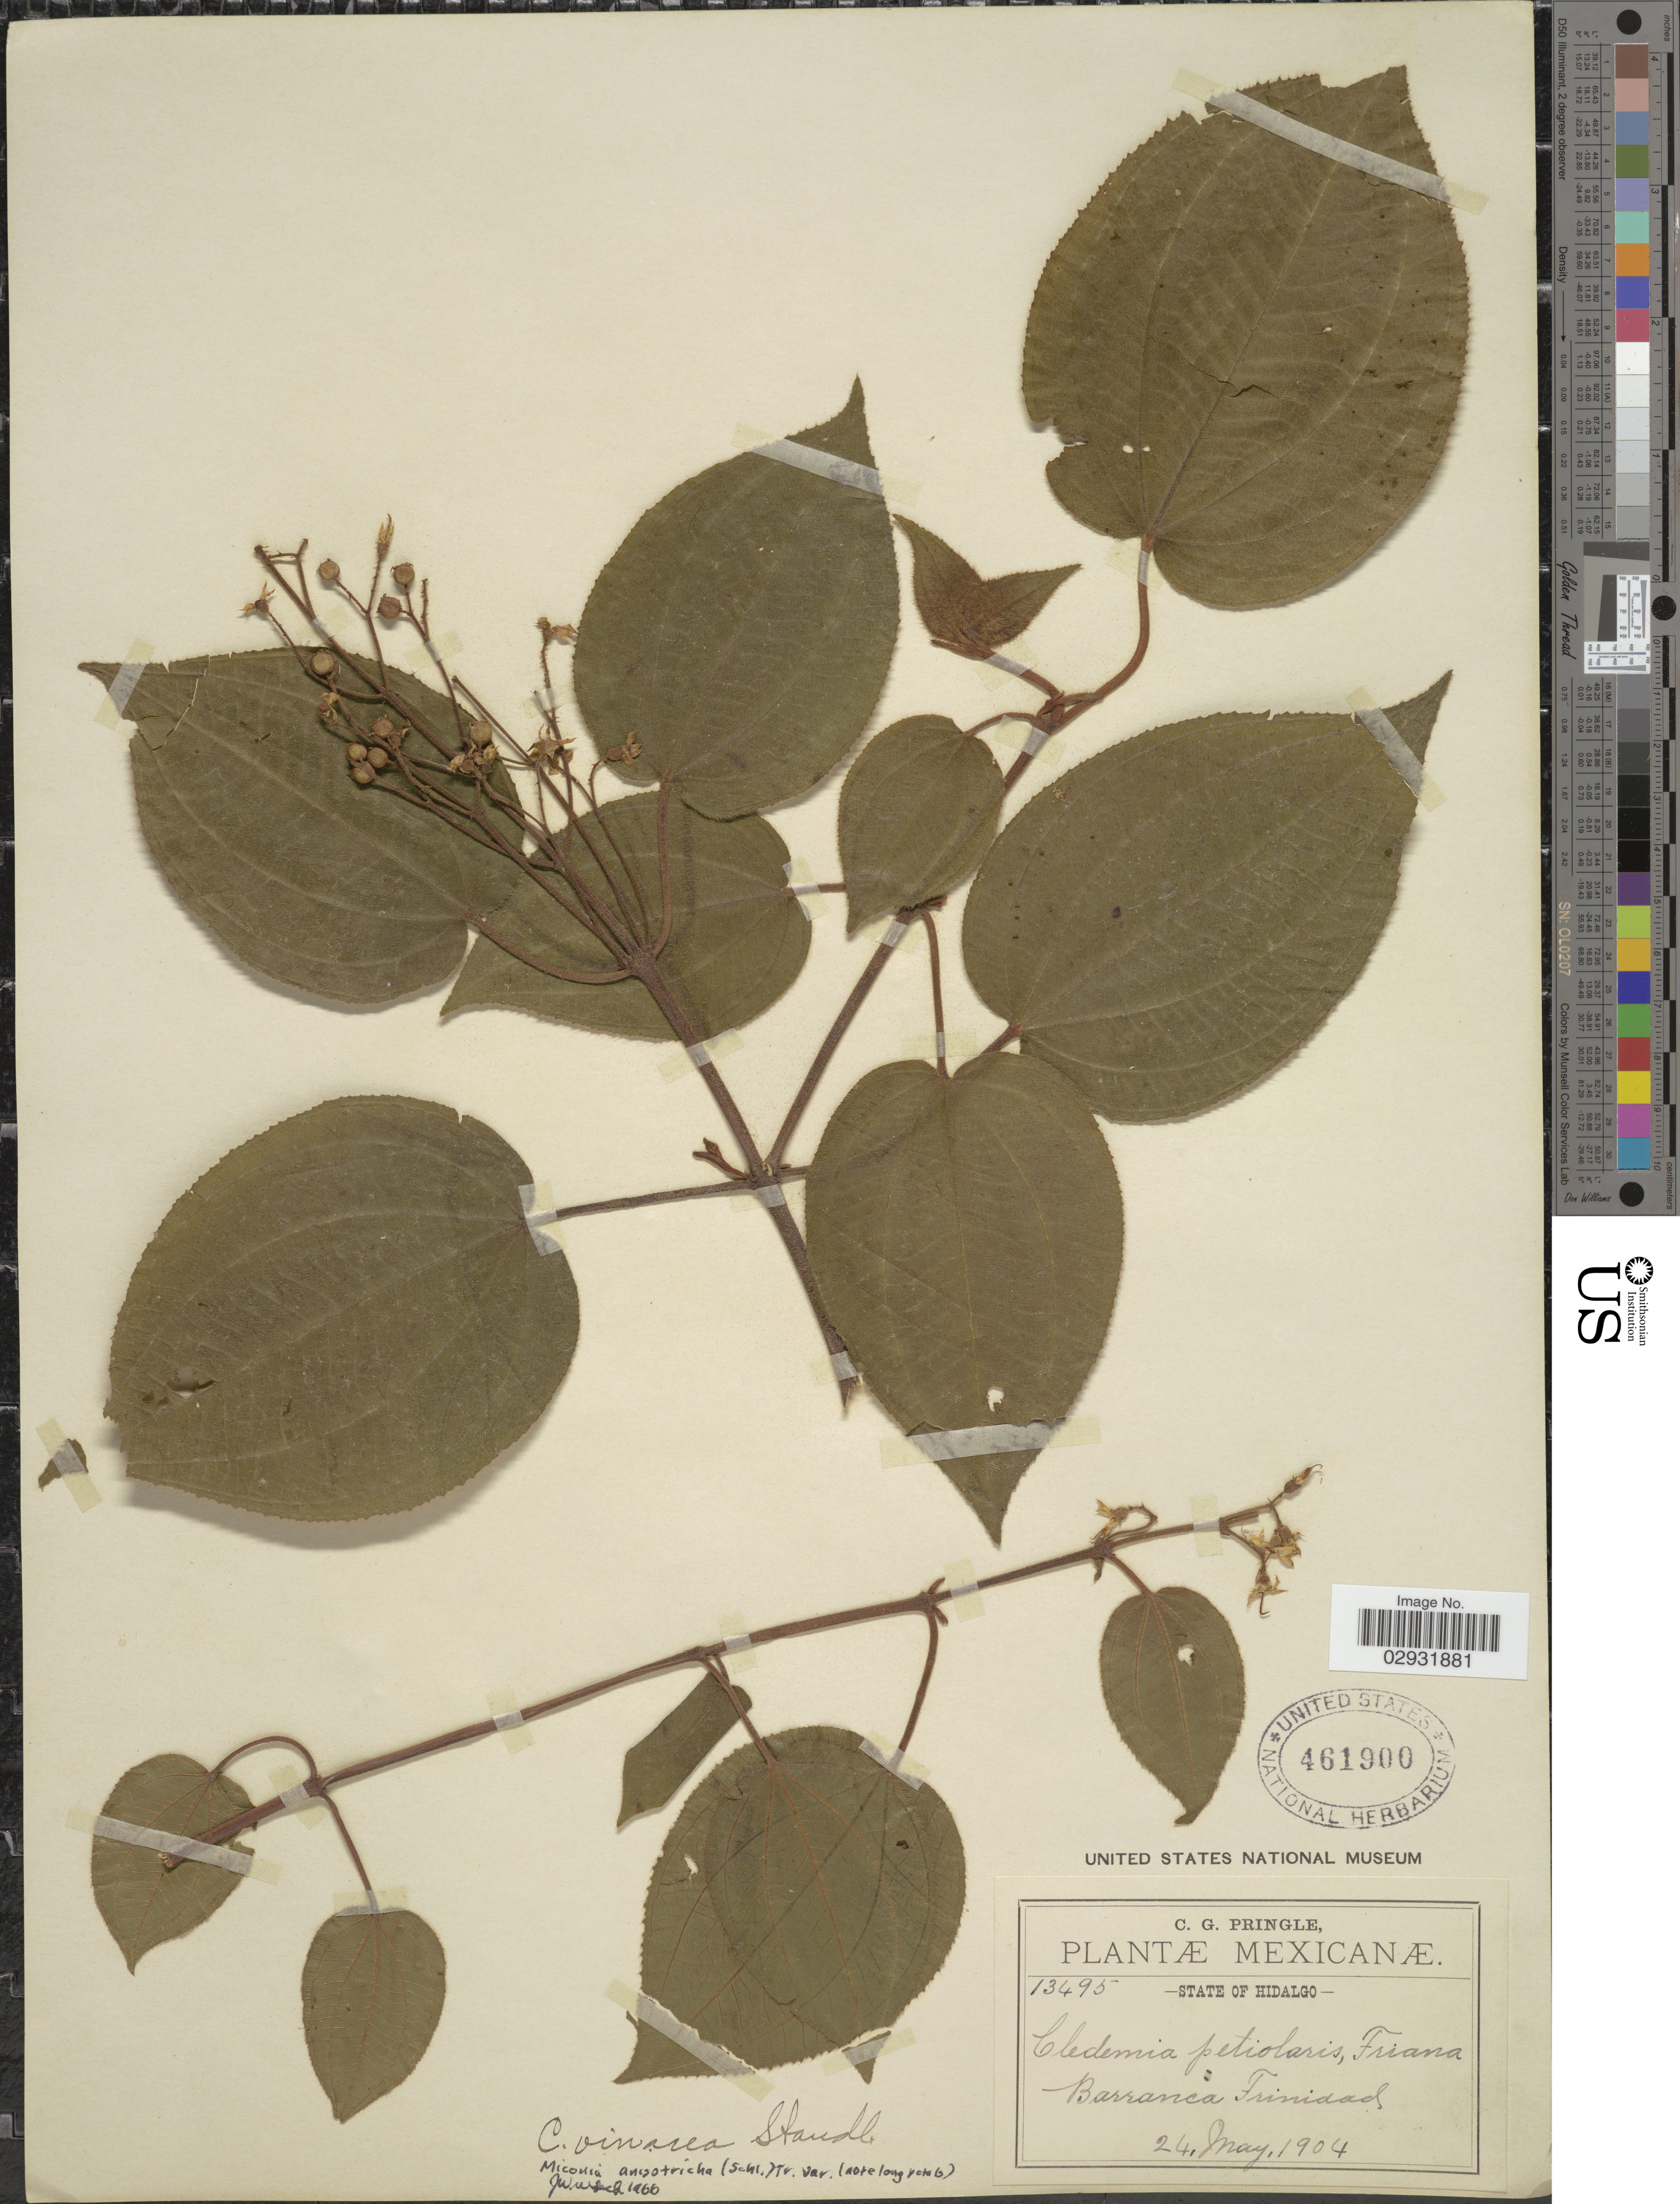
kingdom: Plantae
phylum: Tracheophyta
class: Magnoliopsida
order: Myrtales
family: Melastomataceae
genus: Miconia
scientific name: Miconia anisotricha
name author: (Schltdl.) Triana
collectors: C. G. Pringle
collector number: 13495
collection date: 1904-05-24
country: Mexico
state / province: Hidalgo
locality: Barranca Trinidad.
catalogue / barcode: US 461900